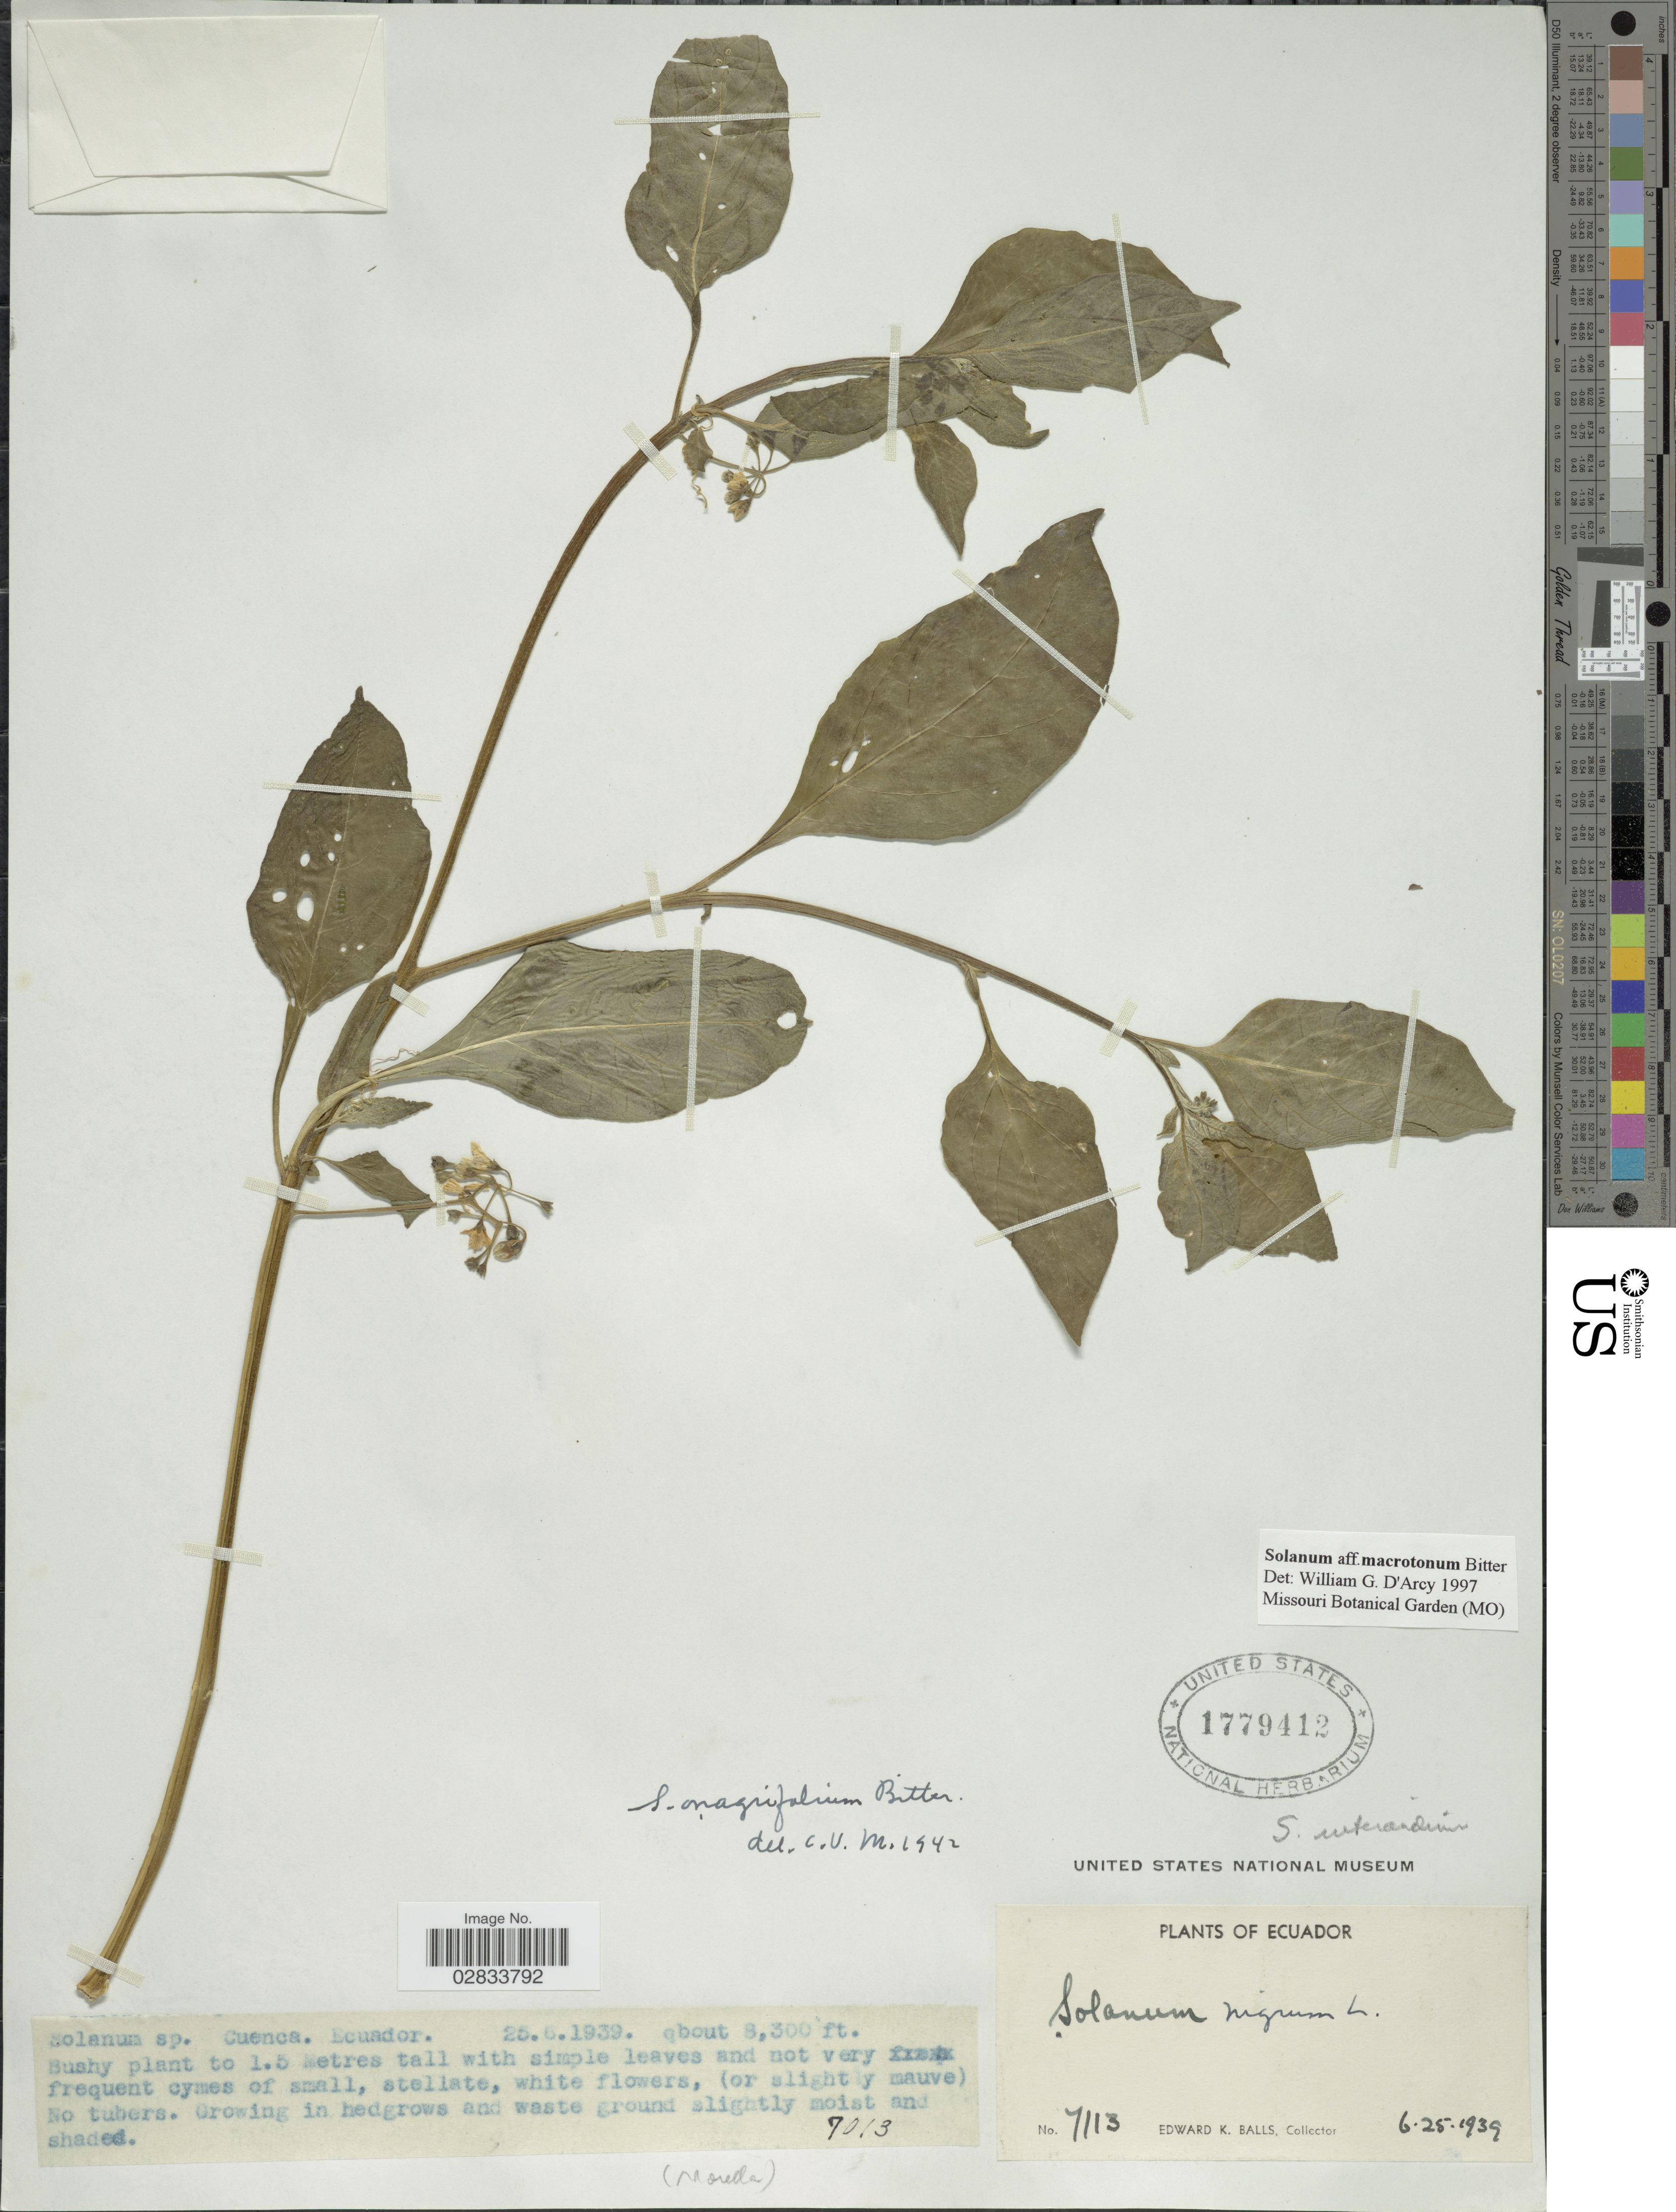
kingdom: Plantae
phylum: Tracheophyta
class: Magnoliopsida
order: Solanales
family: Solanaceae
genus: Solanum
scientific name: Solanum macrotonum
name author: Bitter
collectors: E. K. Balls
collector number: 7113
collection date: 1939-06-25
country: Ecuador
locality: Cuenca, Ecuador.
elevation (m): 2530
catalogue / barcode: US 1779412